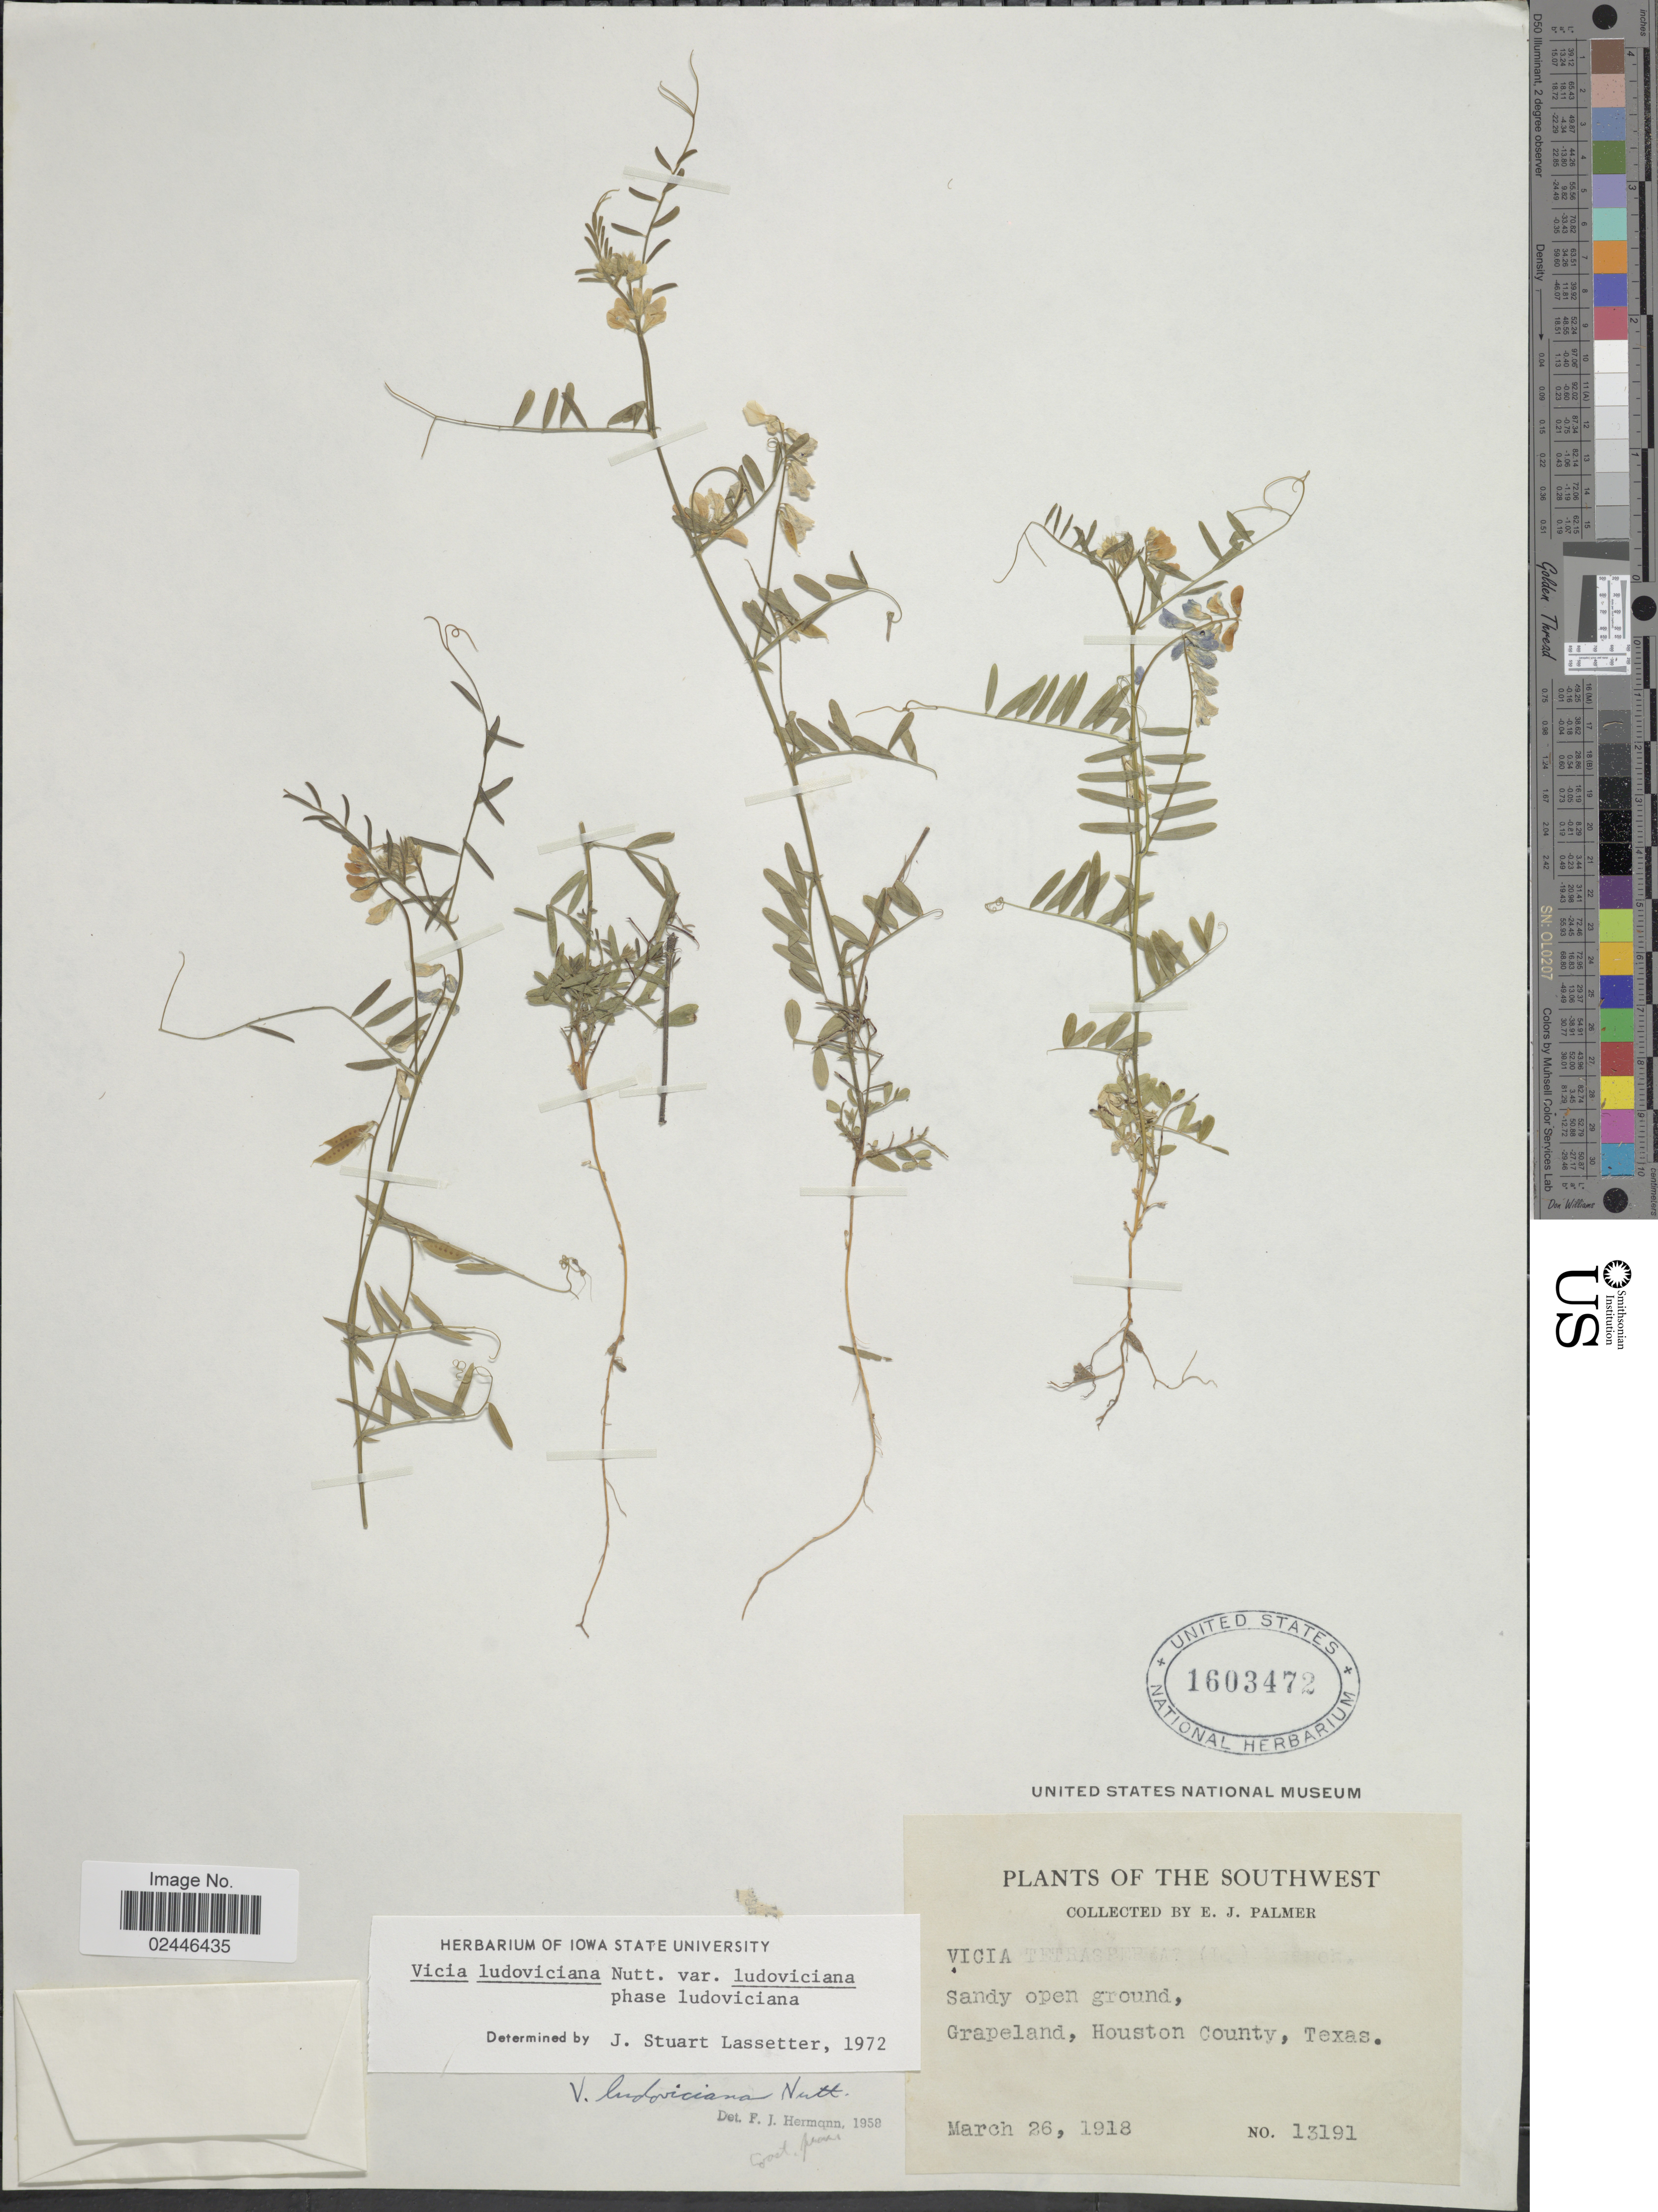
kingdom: Plantae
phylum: Tracheophyta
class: Magnoliopsida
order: Fabales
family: Fabaceae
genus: Vicia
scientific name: Vicia ludoviciana var. ludoviciana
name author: Nutt. ex Torr. & A. Gray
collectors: E. J. Palmer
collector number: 13191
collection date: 1918-03-26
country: United States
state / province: Texas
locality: The Southwest, Sandy open ground, Grapeland, Houston County.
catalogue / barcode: US 1603472